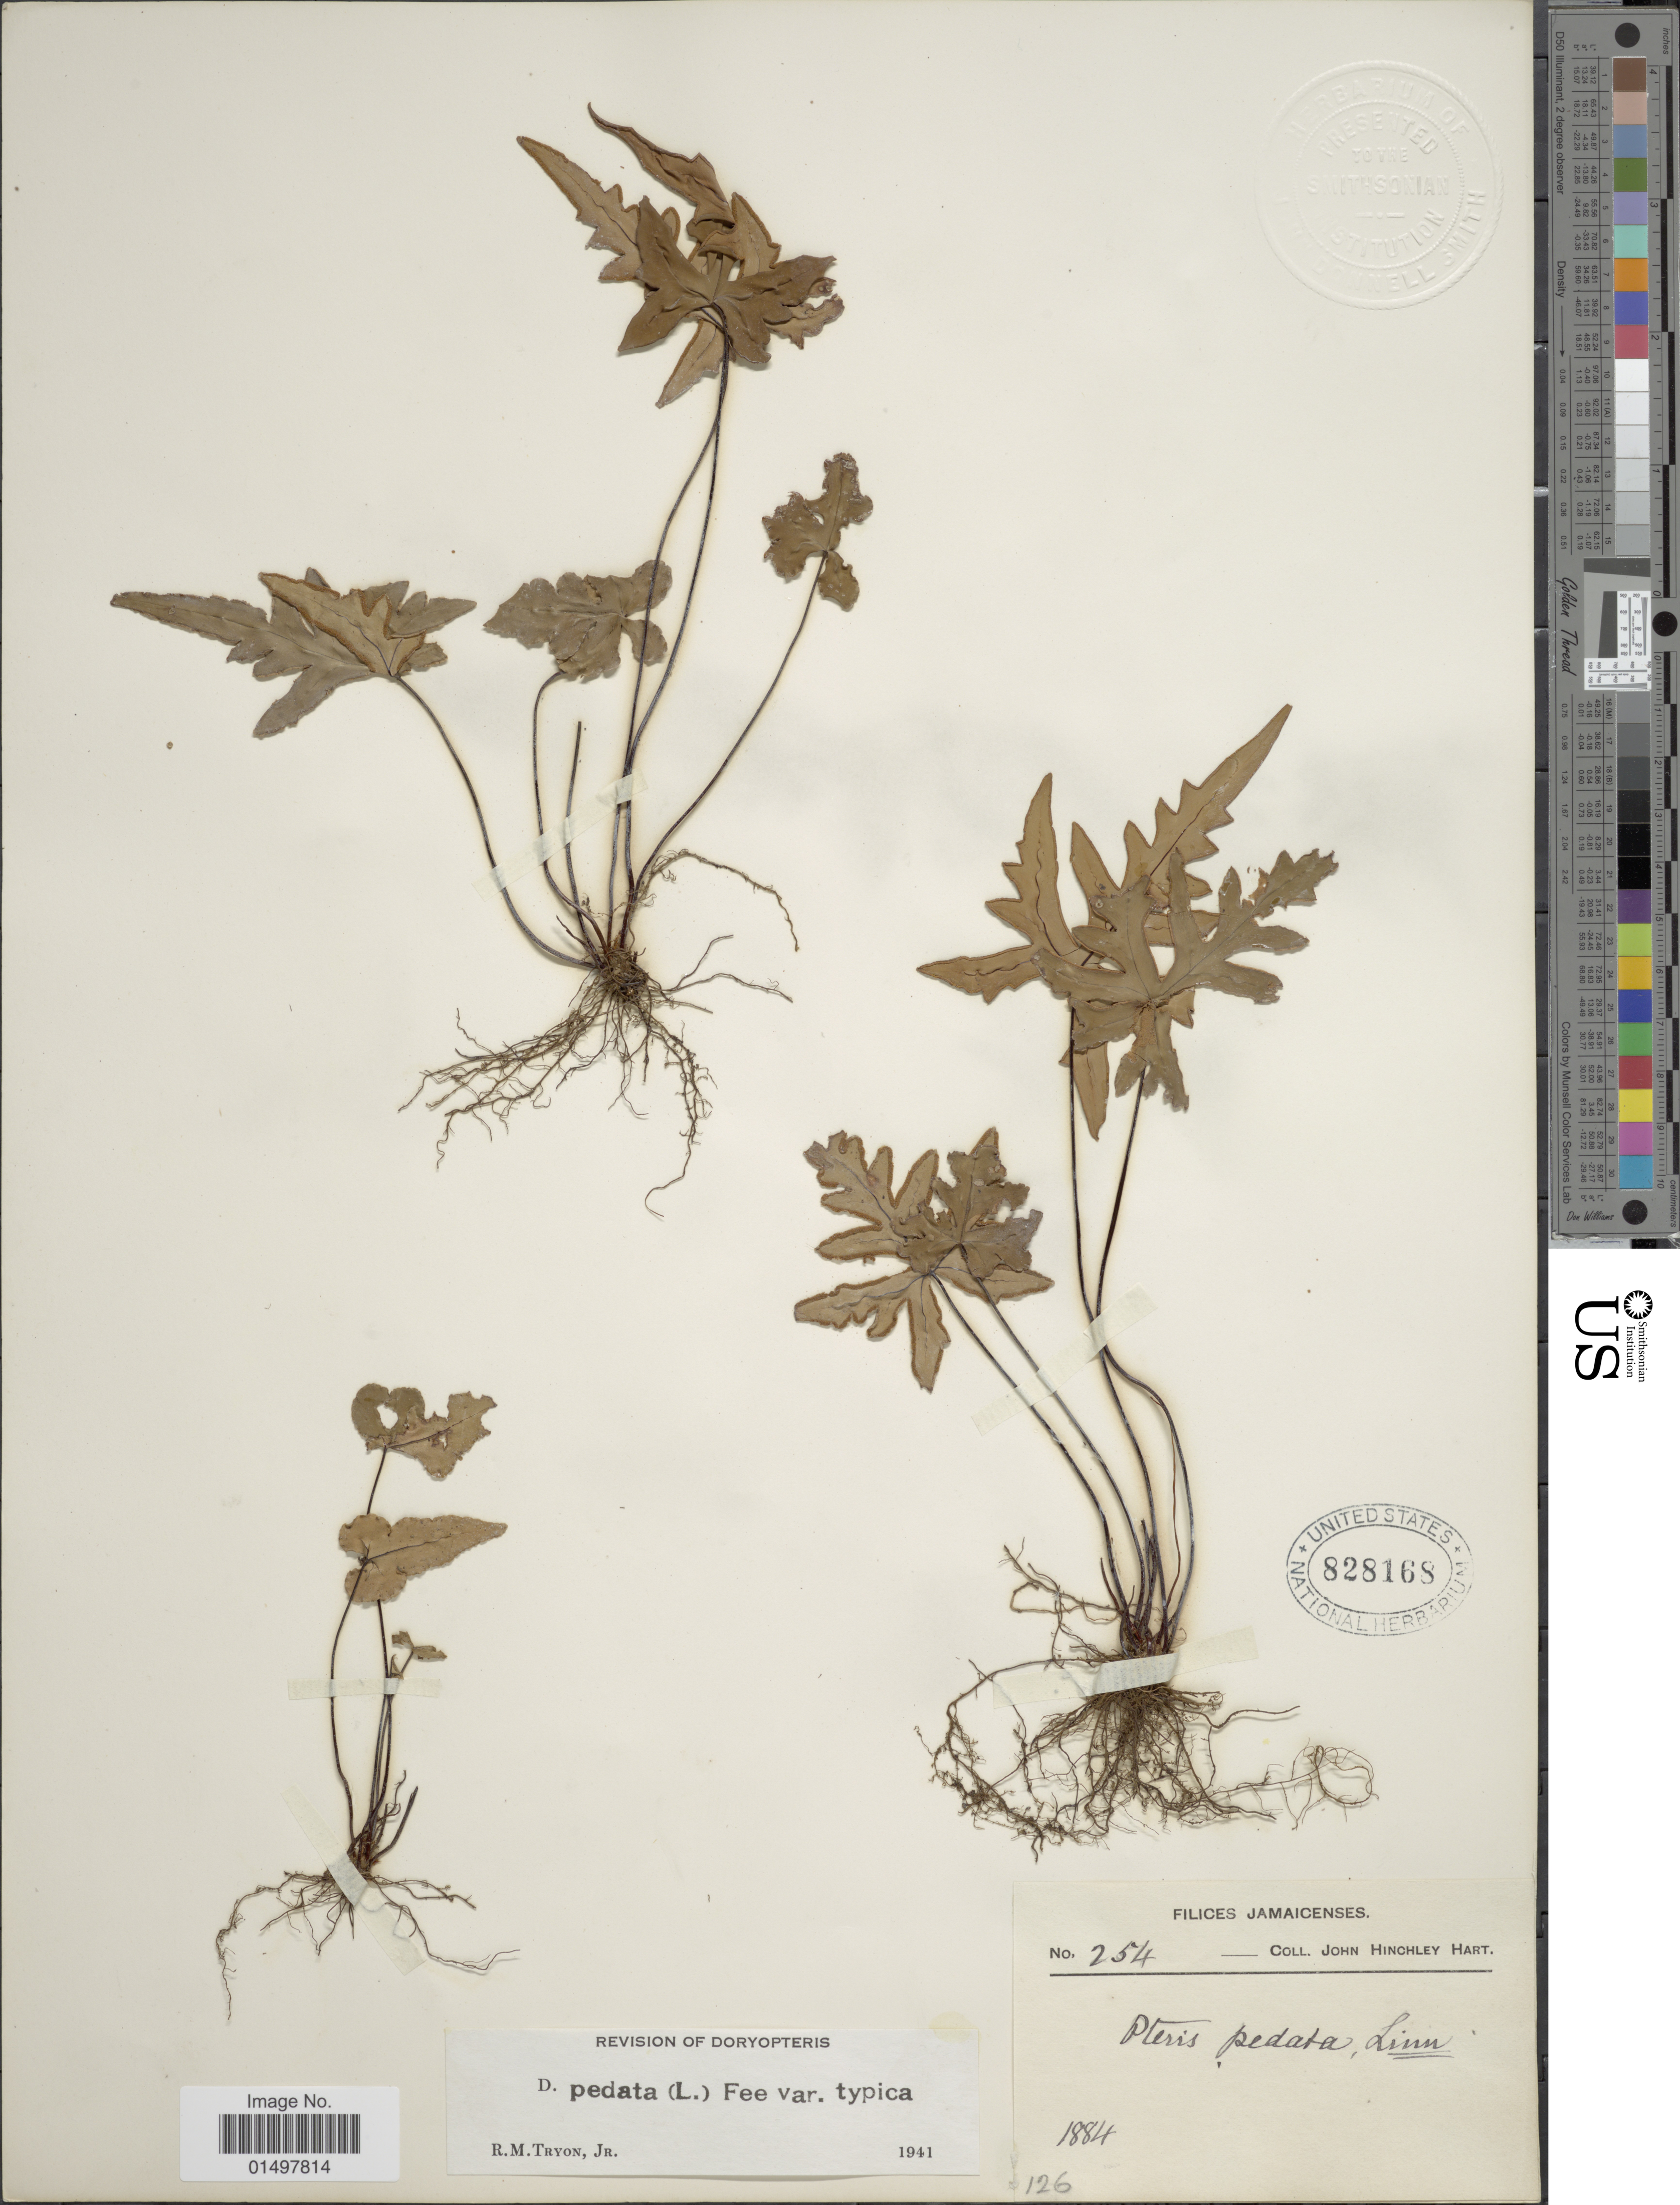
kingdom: Plantae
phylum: Tracheophyta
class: Polypodiopsida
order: Polypodiales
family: Pteridaceae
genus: Doryopteris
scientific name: Doryopteris pedata var. typica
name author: (L.) Fée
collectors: J. H. Hart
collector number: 254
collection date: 1884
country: Jamaica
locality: Filices Jamaicenses.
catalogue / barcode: US 828168